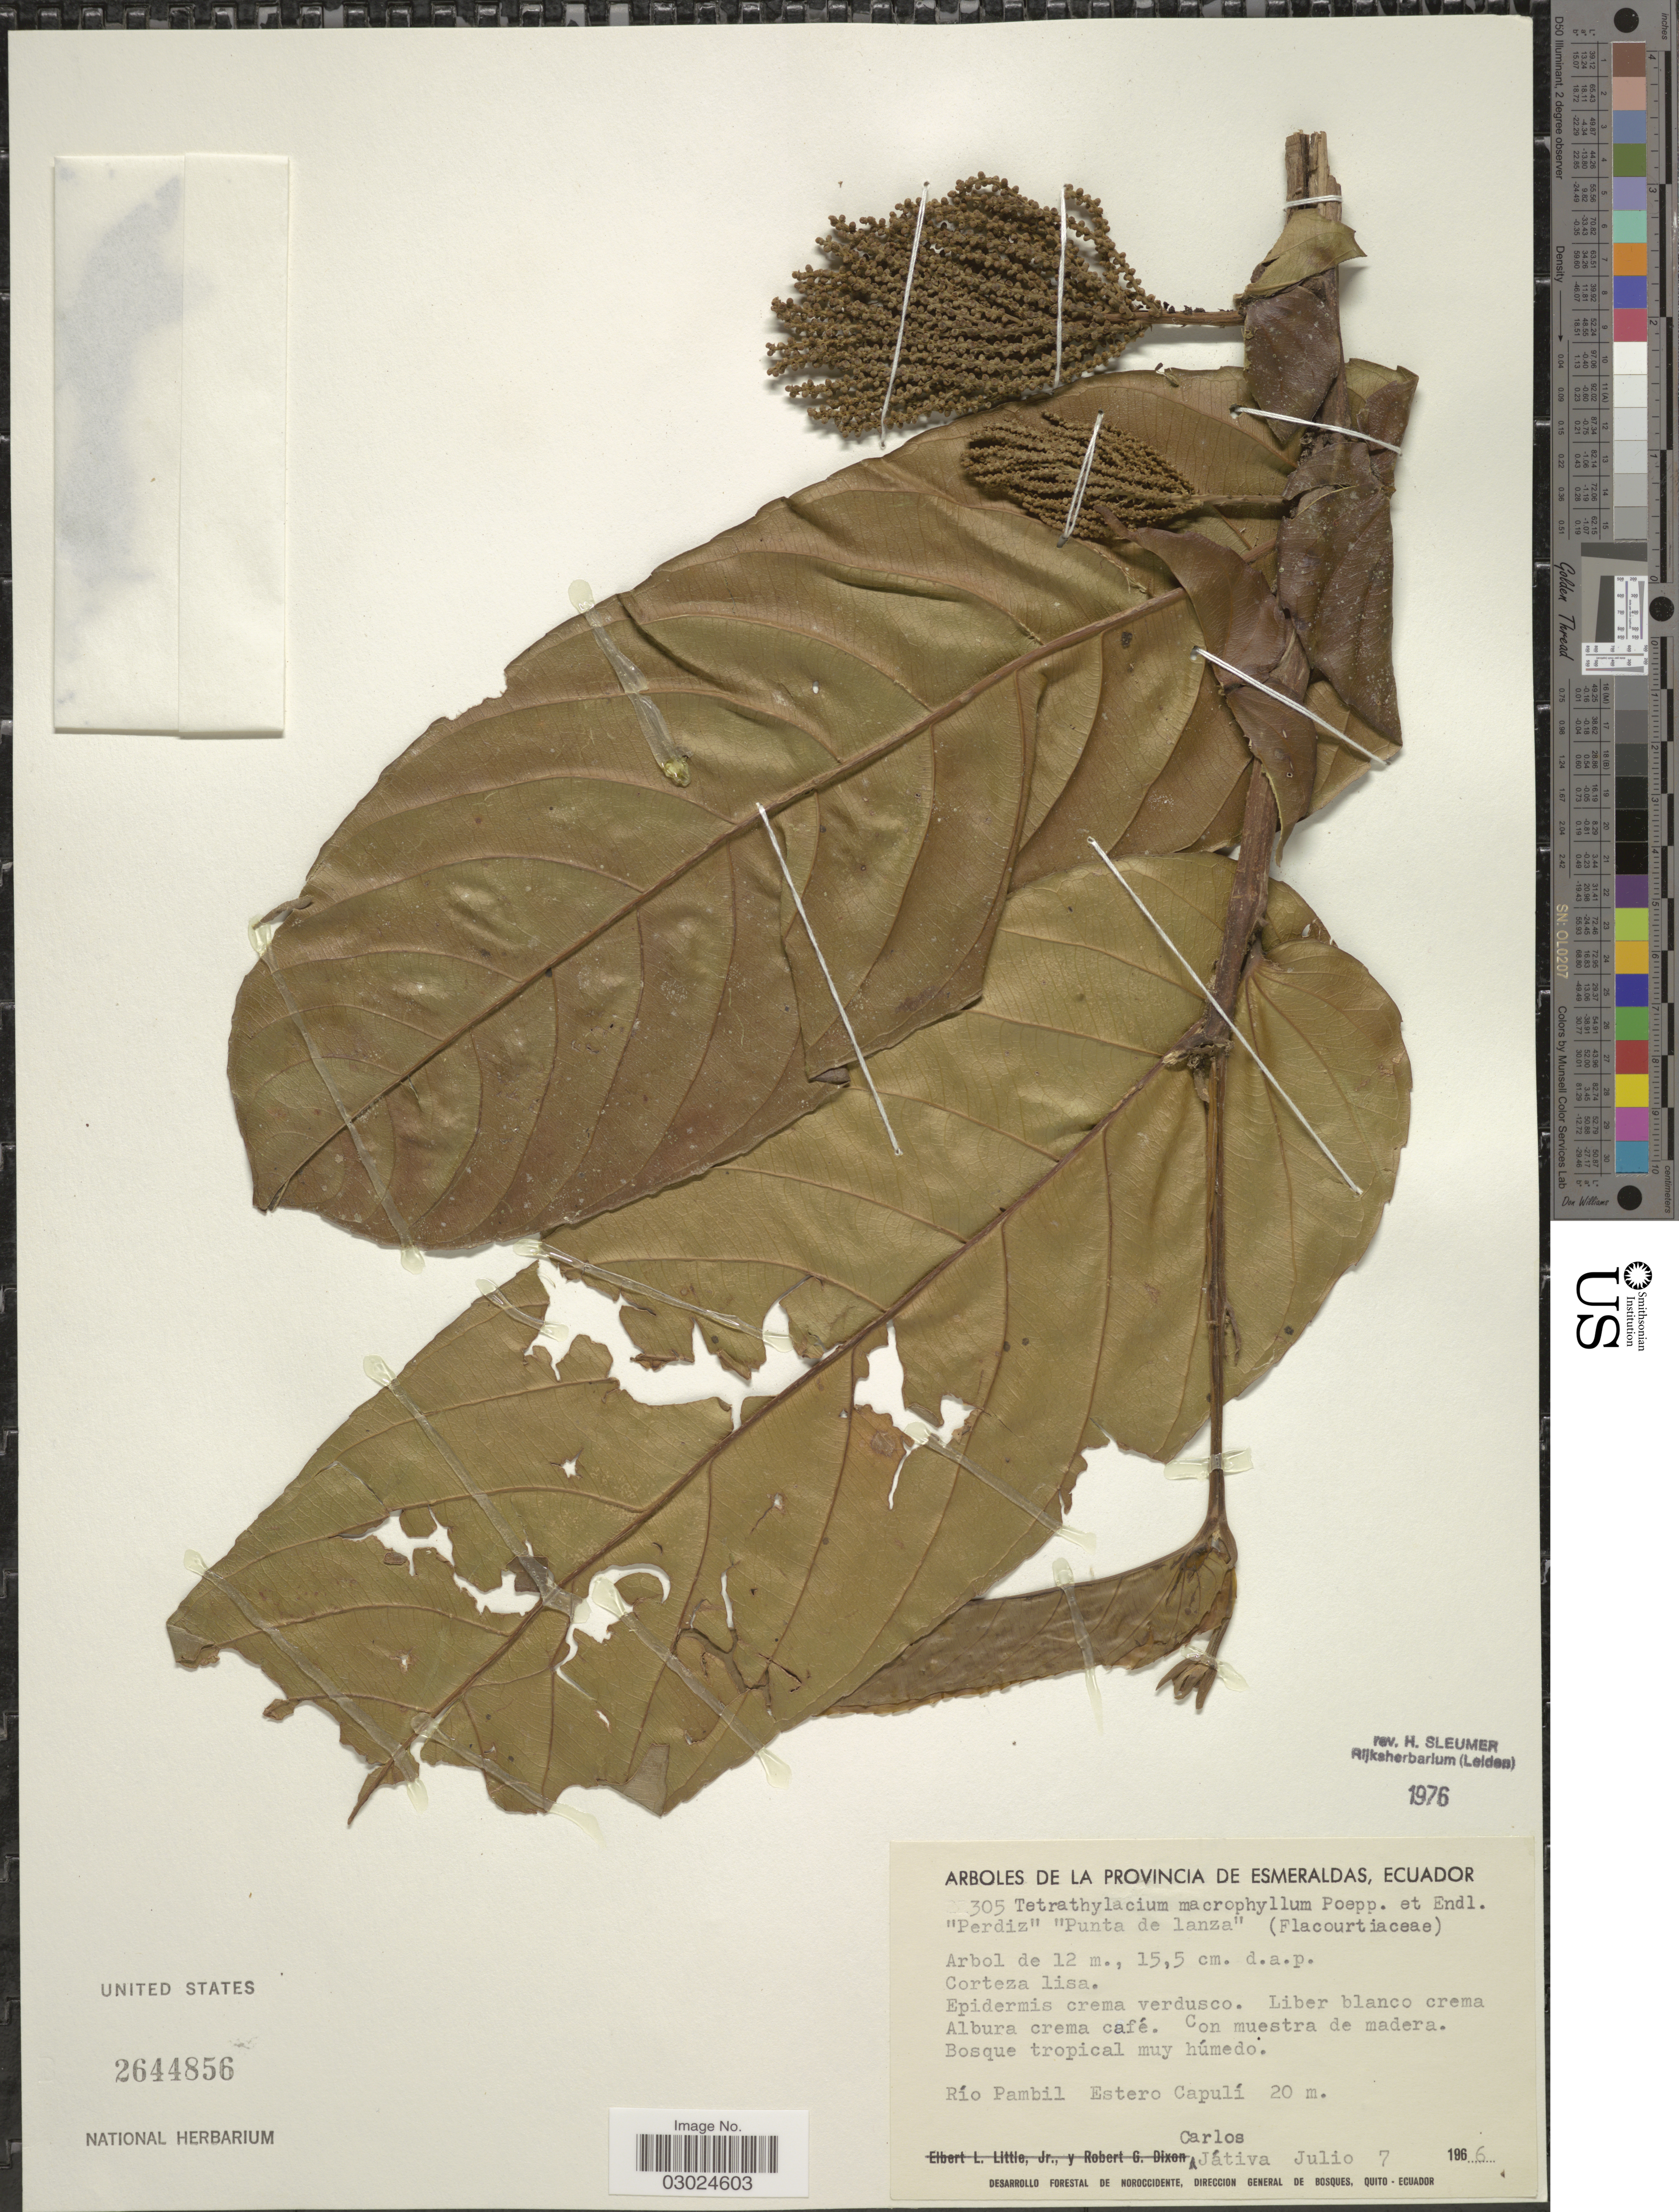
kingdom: Plantae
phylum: Tracheophyta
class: Magnoliopsida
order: Malpighiales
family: Salicaceae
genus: Tetrathylacium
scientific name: Tetrathylacium macrophyllum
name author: Poepp.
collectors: C. D. Játiva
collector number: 305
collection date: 1966-07-07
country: Ecuador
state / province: Esmeraldas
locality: Río Pambil Estero Capulí.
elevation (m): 20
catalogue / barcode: US 2644856